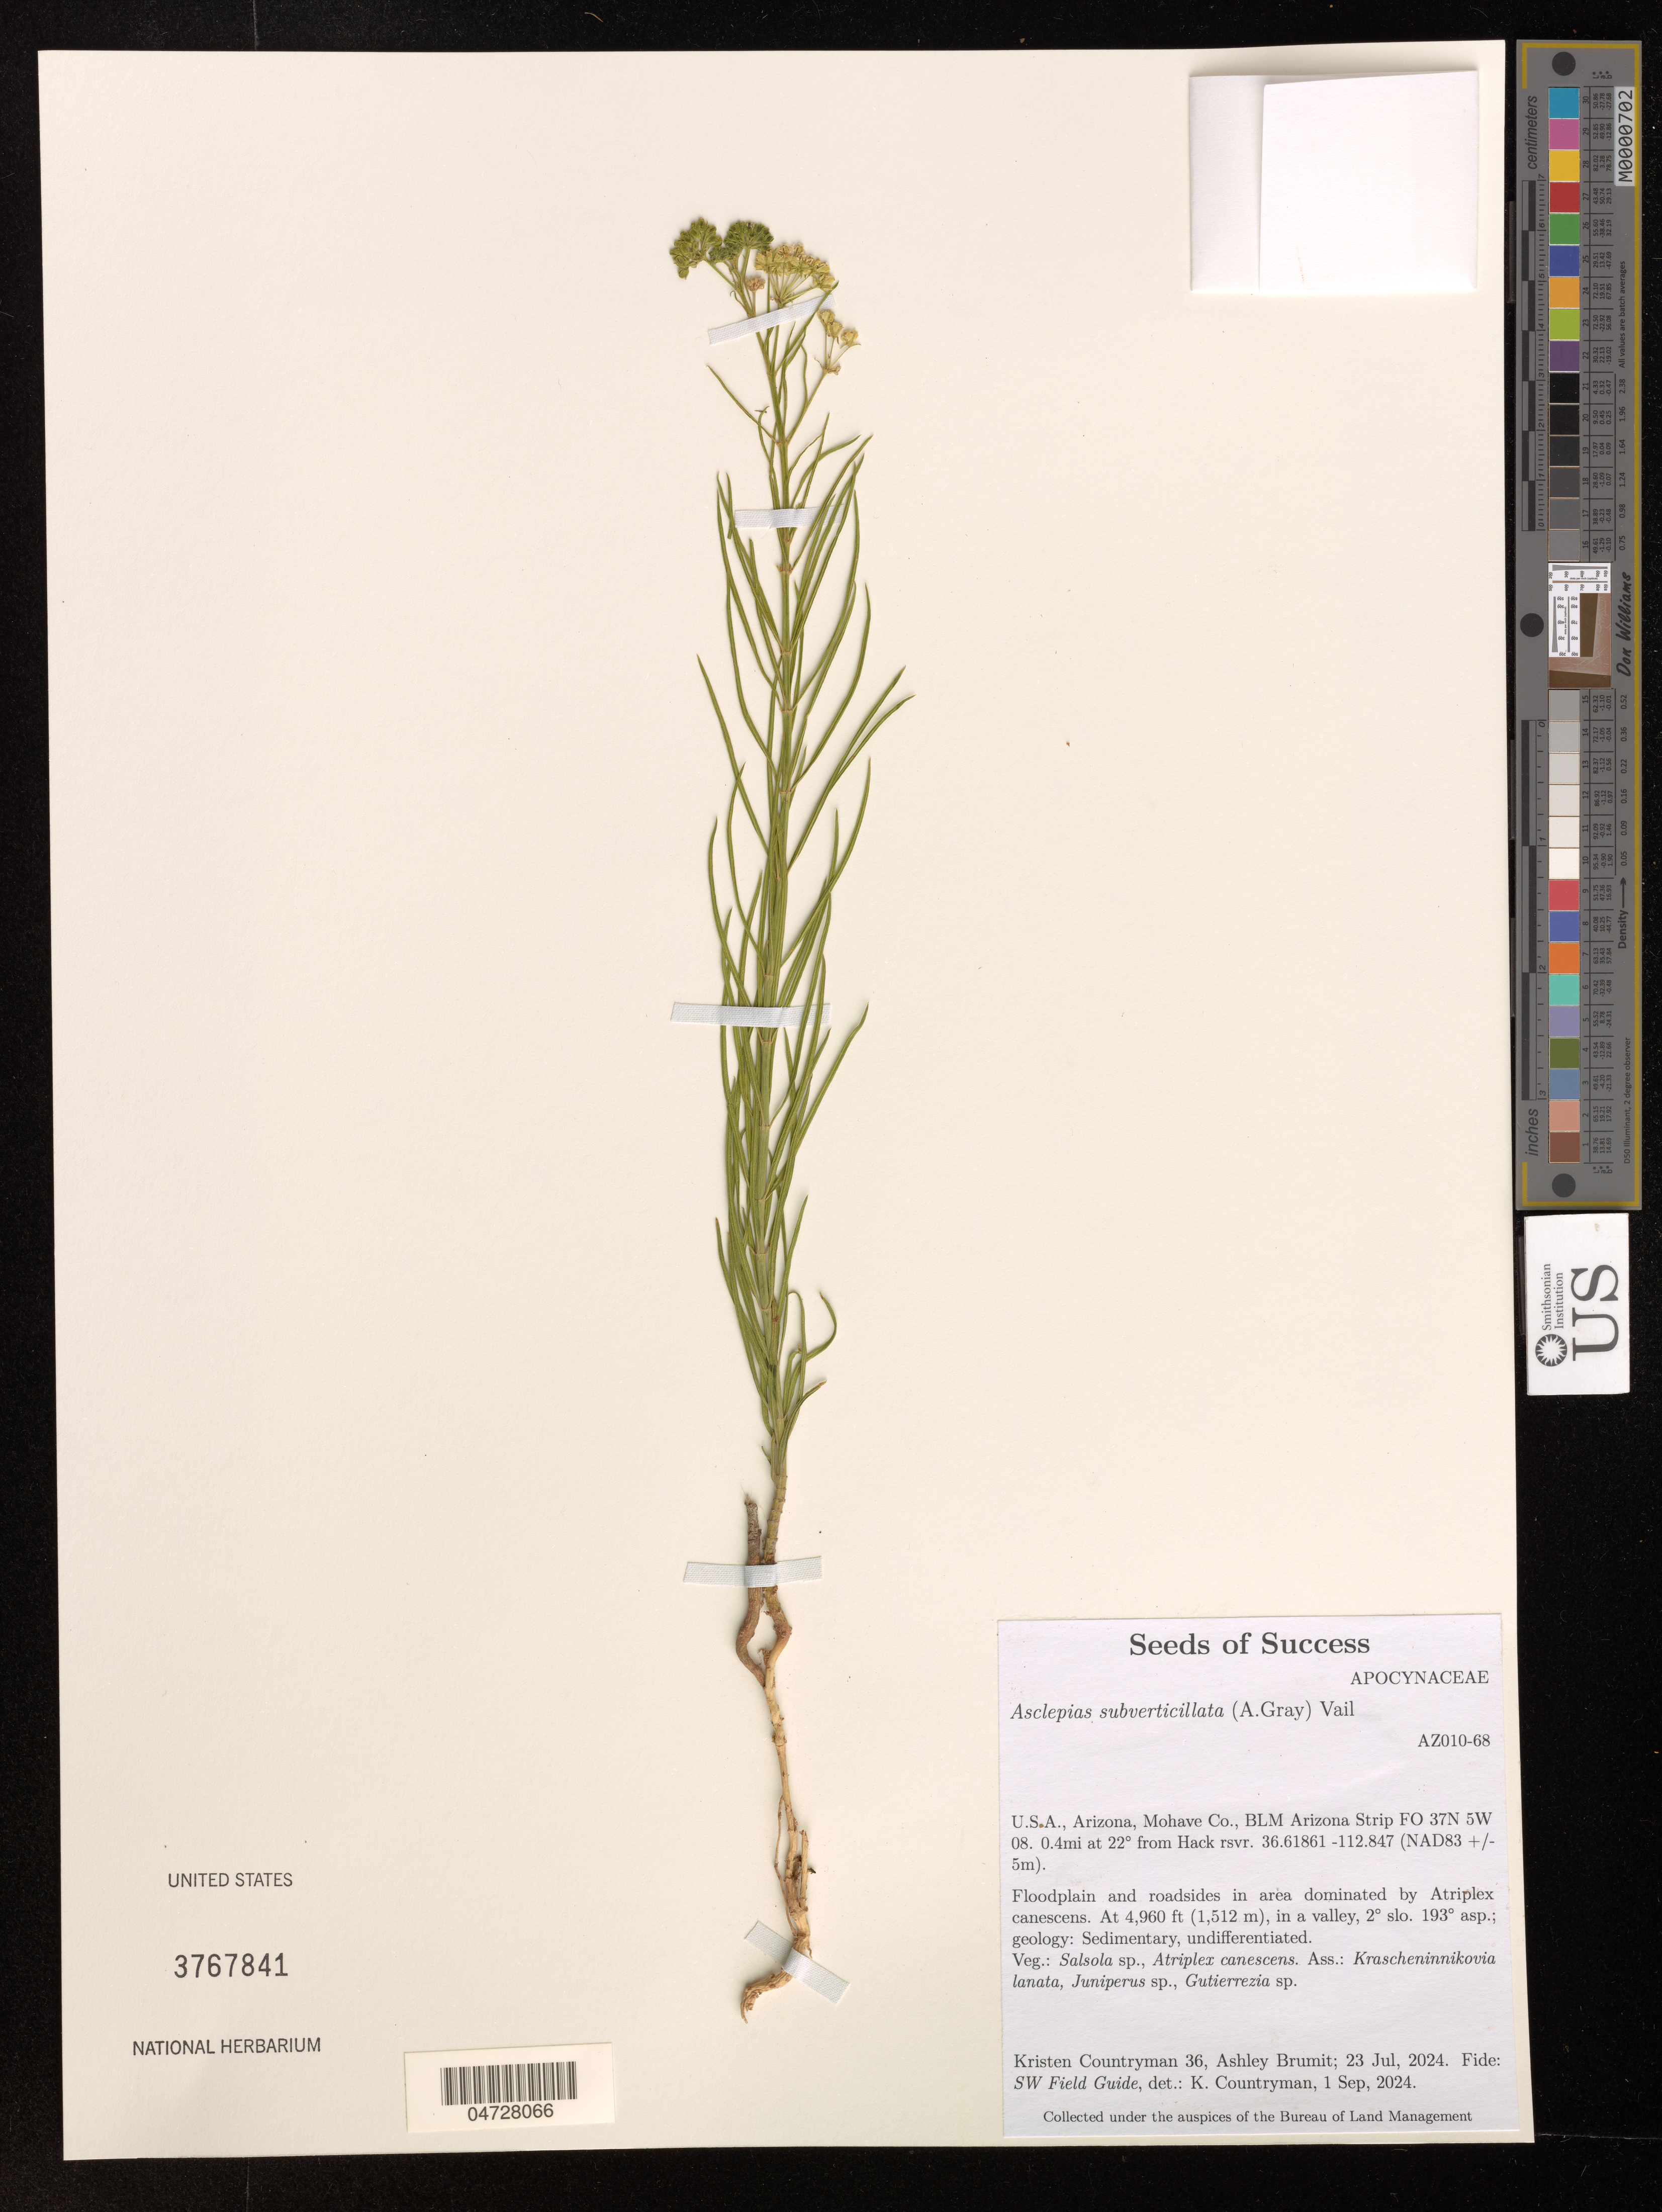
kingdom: Plantae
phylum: Tracheophyta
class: Magnoliopsida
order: Gentianales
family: Apocynaceae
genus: Asclepias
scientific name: Asclepias subverticillata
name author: (A. Gray) Vail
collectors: K. Countryman & A. Brumit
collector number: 36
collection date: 2024-07-23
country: United States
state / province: Arizona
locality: Mohave Co., BLM Arizona Strip FO 37N 5W 08, 0.4mi at 22˚ Hack rsvr.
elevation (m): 1512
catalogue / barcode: US 3767841